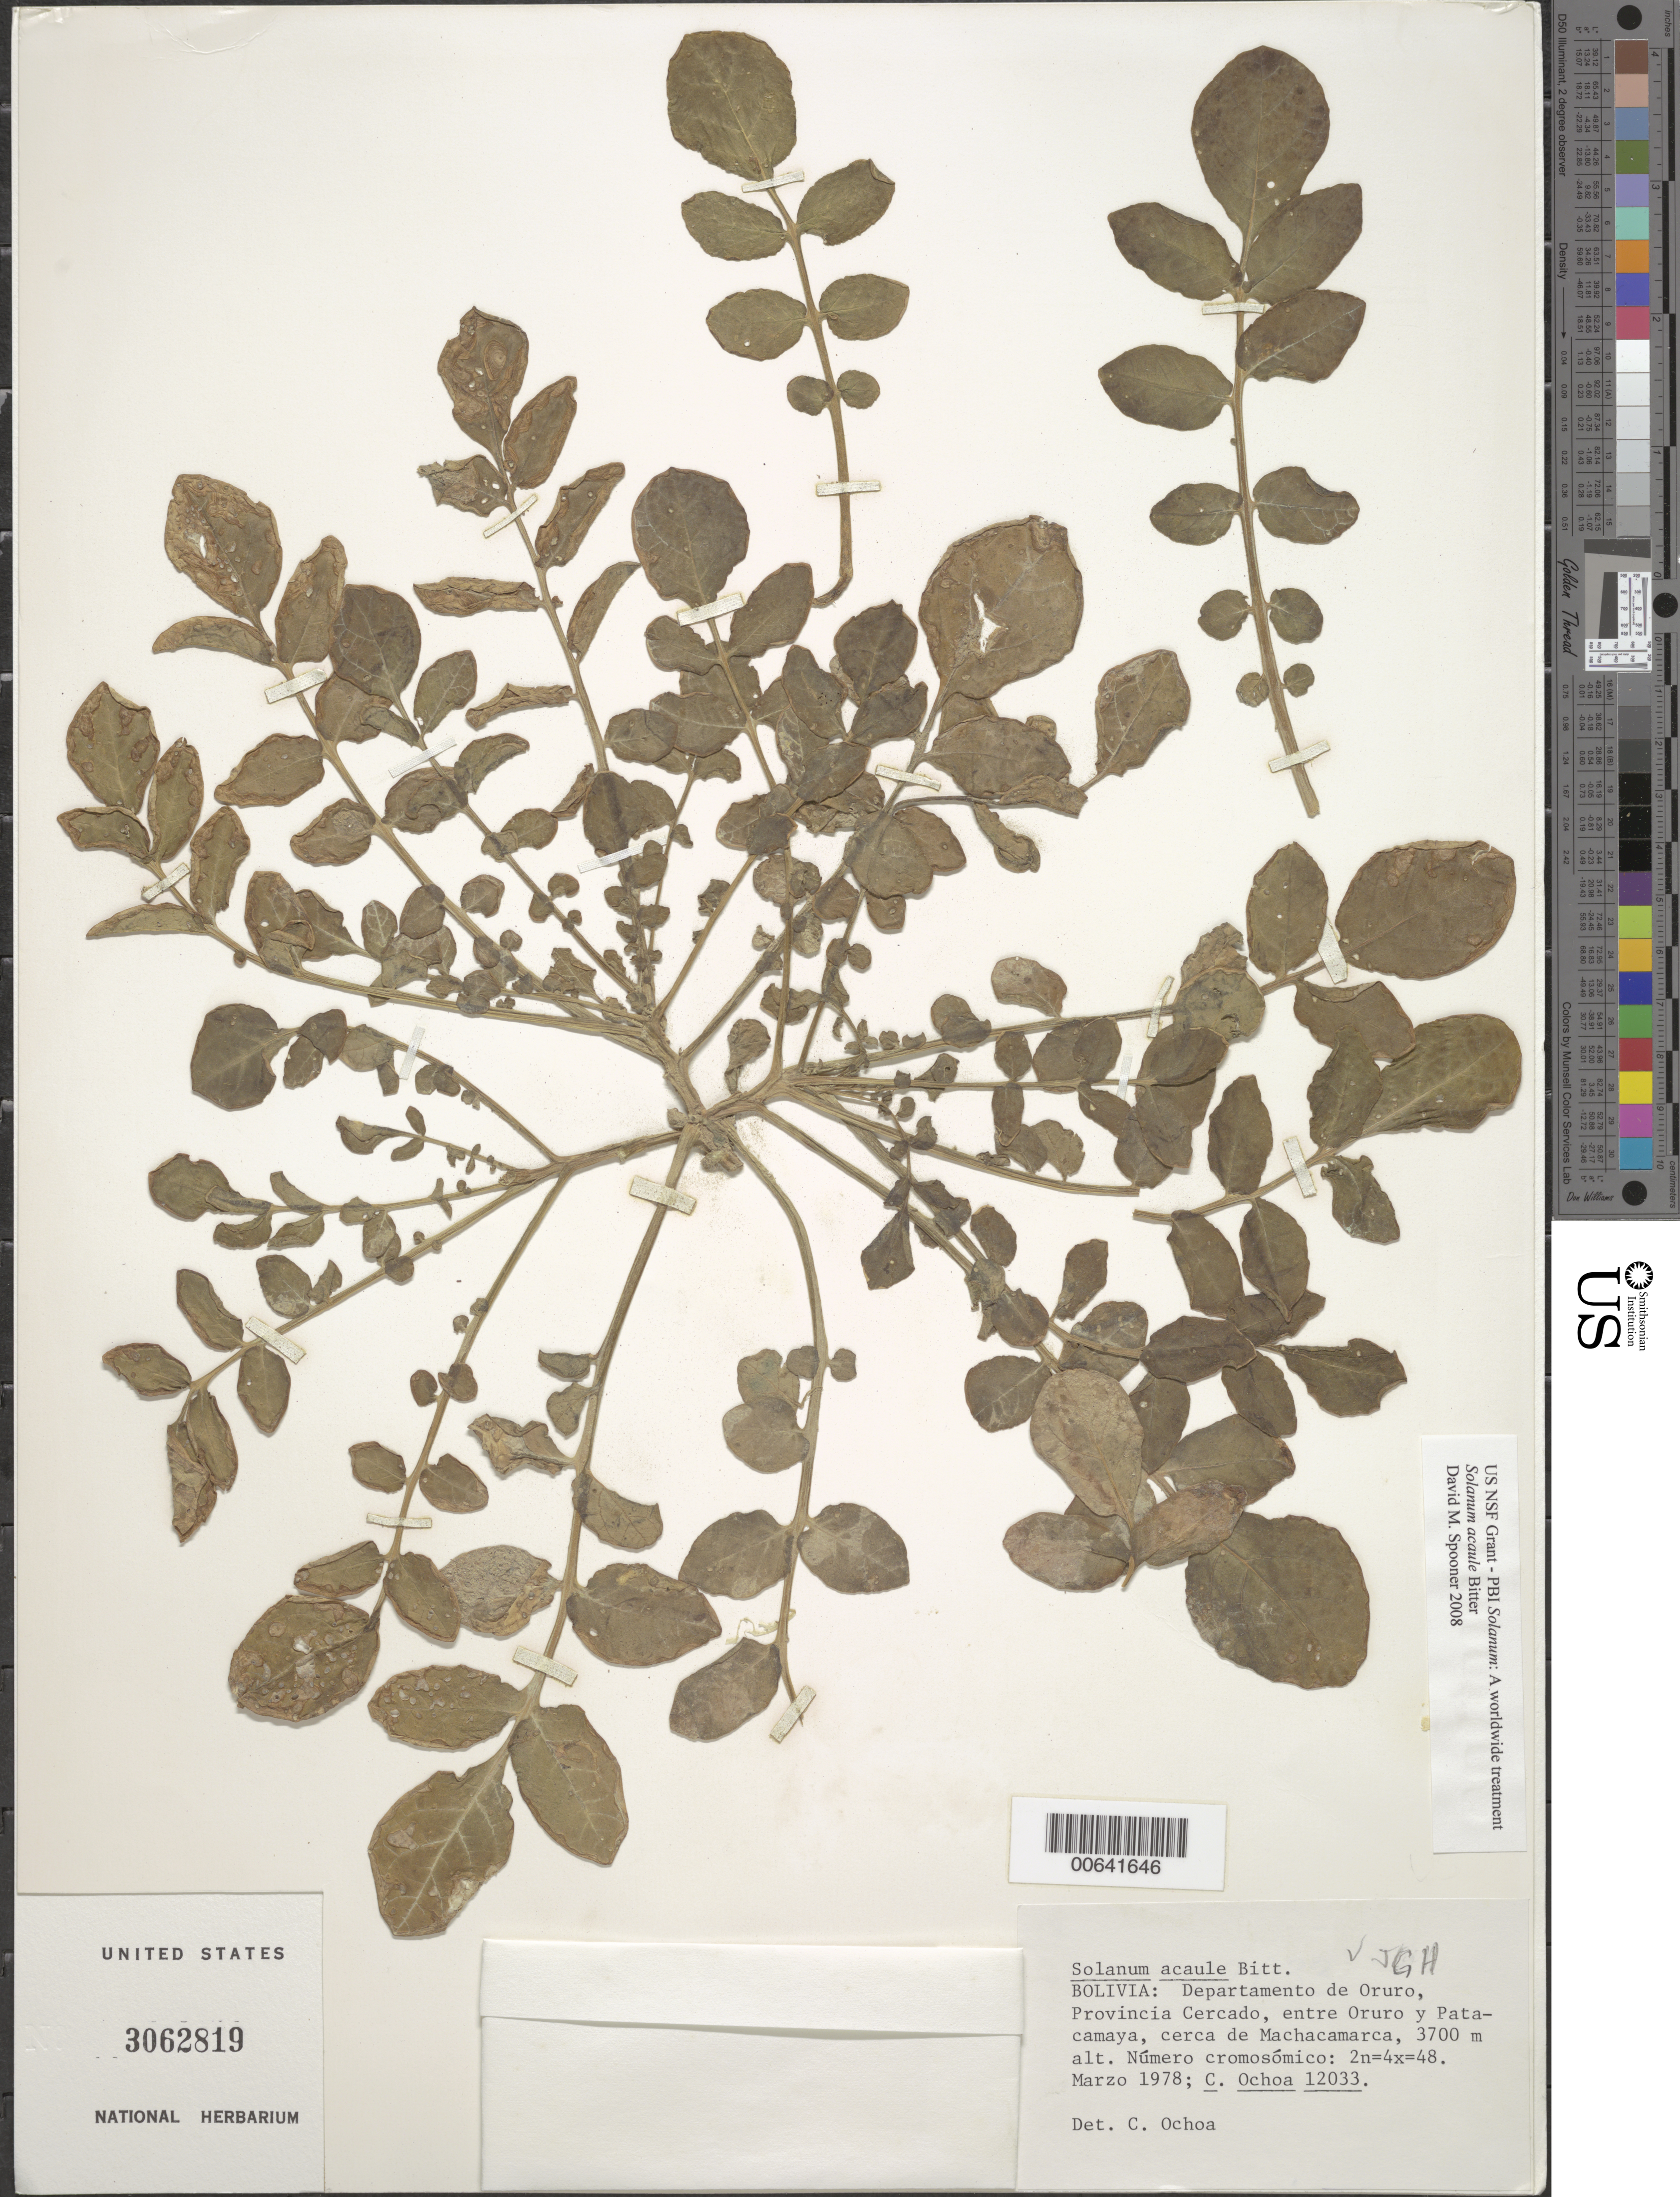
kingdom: Plantae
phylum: Tracheophyta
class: Magnoliopsida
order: Solanales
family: Solanaceae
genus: Solanum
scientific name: Solanum acaule subsp. acaule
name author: Bitter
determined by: Ochoa, C. M.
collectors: C. M. Ochoa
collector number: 12033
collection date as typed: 03 Jul 1978 or 07 Mar 1978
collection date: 1978-03-07 or 1978-07-03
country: Bolivia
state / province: Oruro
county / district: Cercado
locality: Cercado. Ca. de Machacamarca, (Oruro y Patacamaya)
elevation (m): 3700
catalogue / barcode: US 3062819